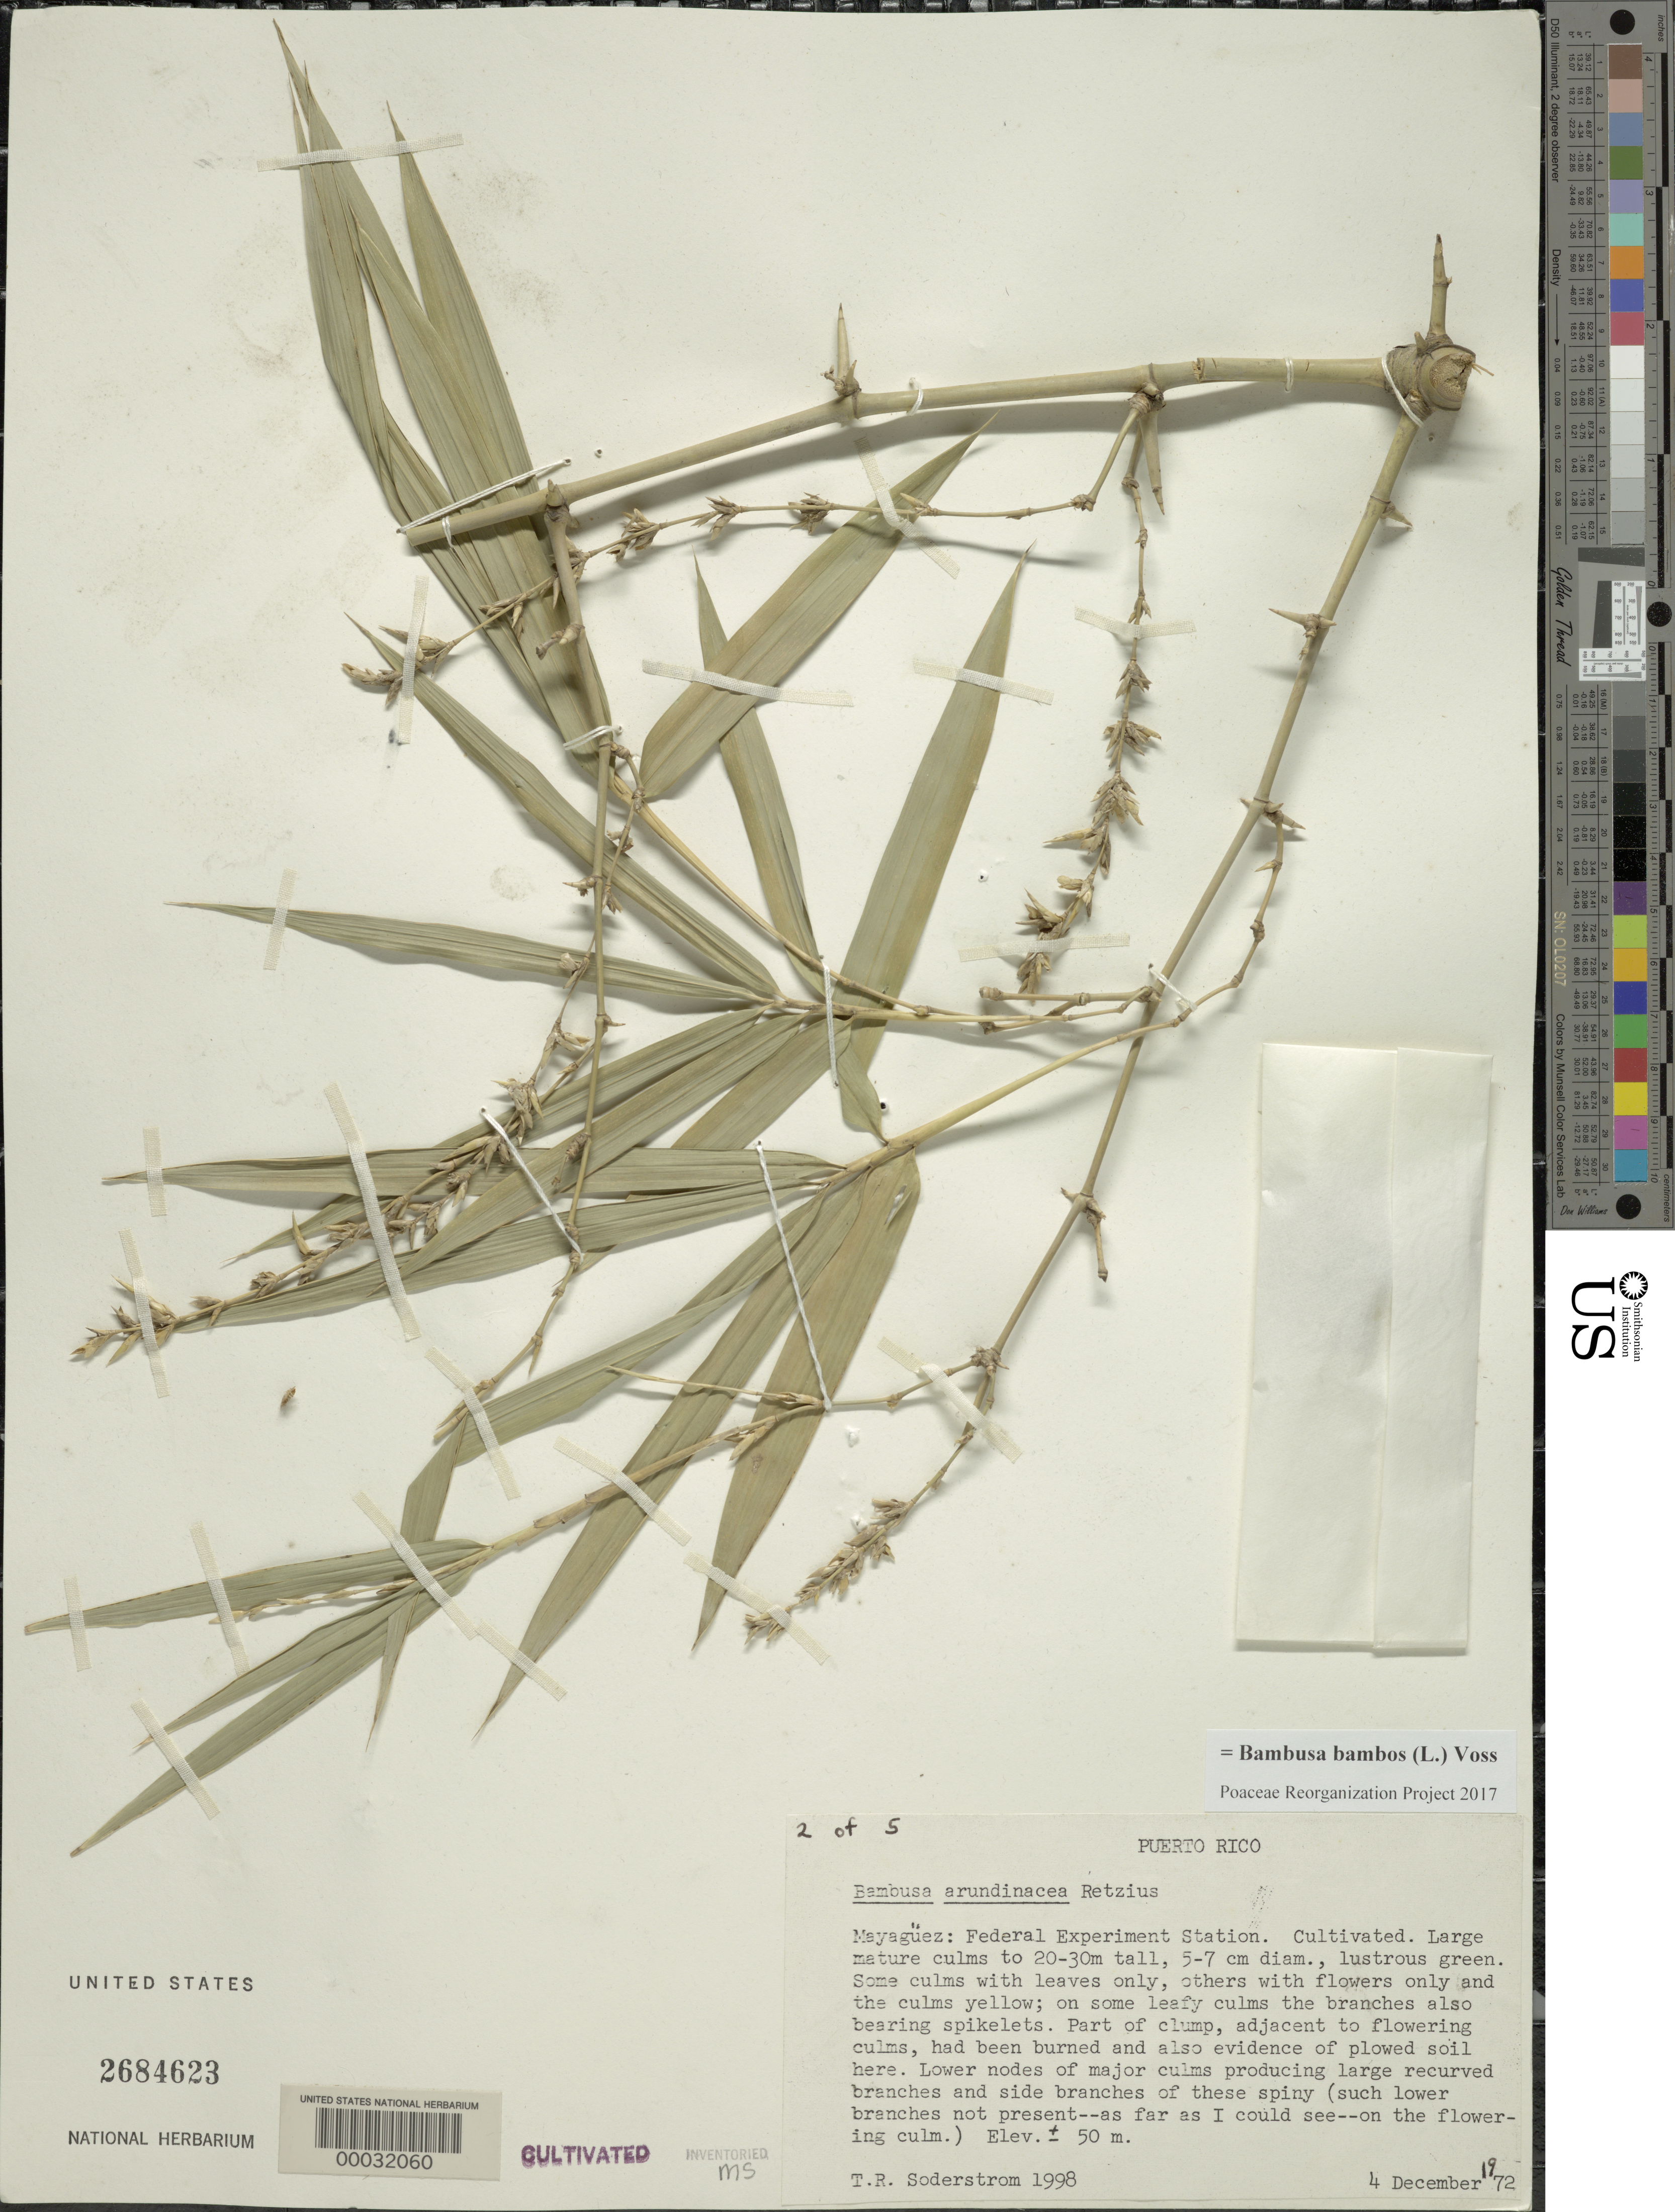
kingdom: Plantae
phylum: Tracheophyta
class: Liliopsida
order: Poales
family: Poaceae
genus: Bambusa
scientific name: Bambusa bambos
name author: (L.) Voss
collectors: T. R. Soderstrom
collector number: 1998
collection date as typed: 04 Dec 1972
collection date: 1972-12-04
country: Puerto Rico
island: Greater Antilles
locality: Federal experimental station-mayaguez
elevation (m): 50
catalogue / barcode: US 2684623